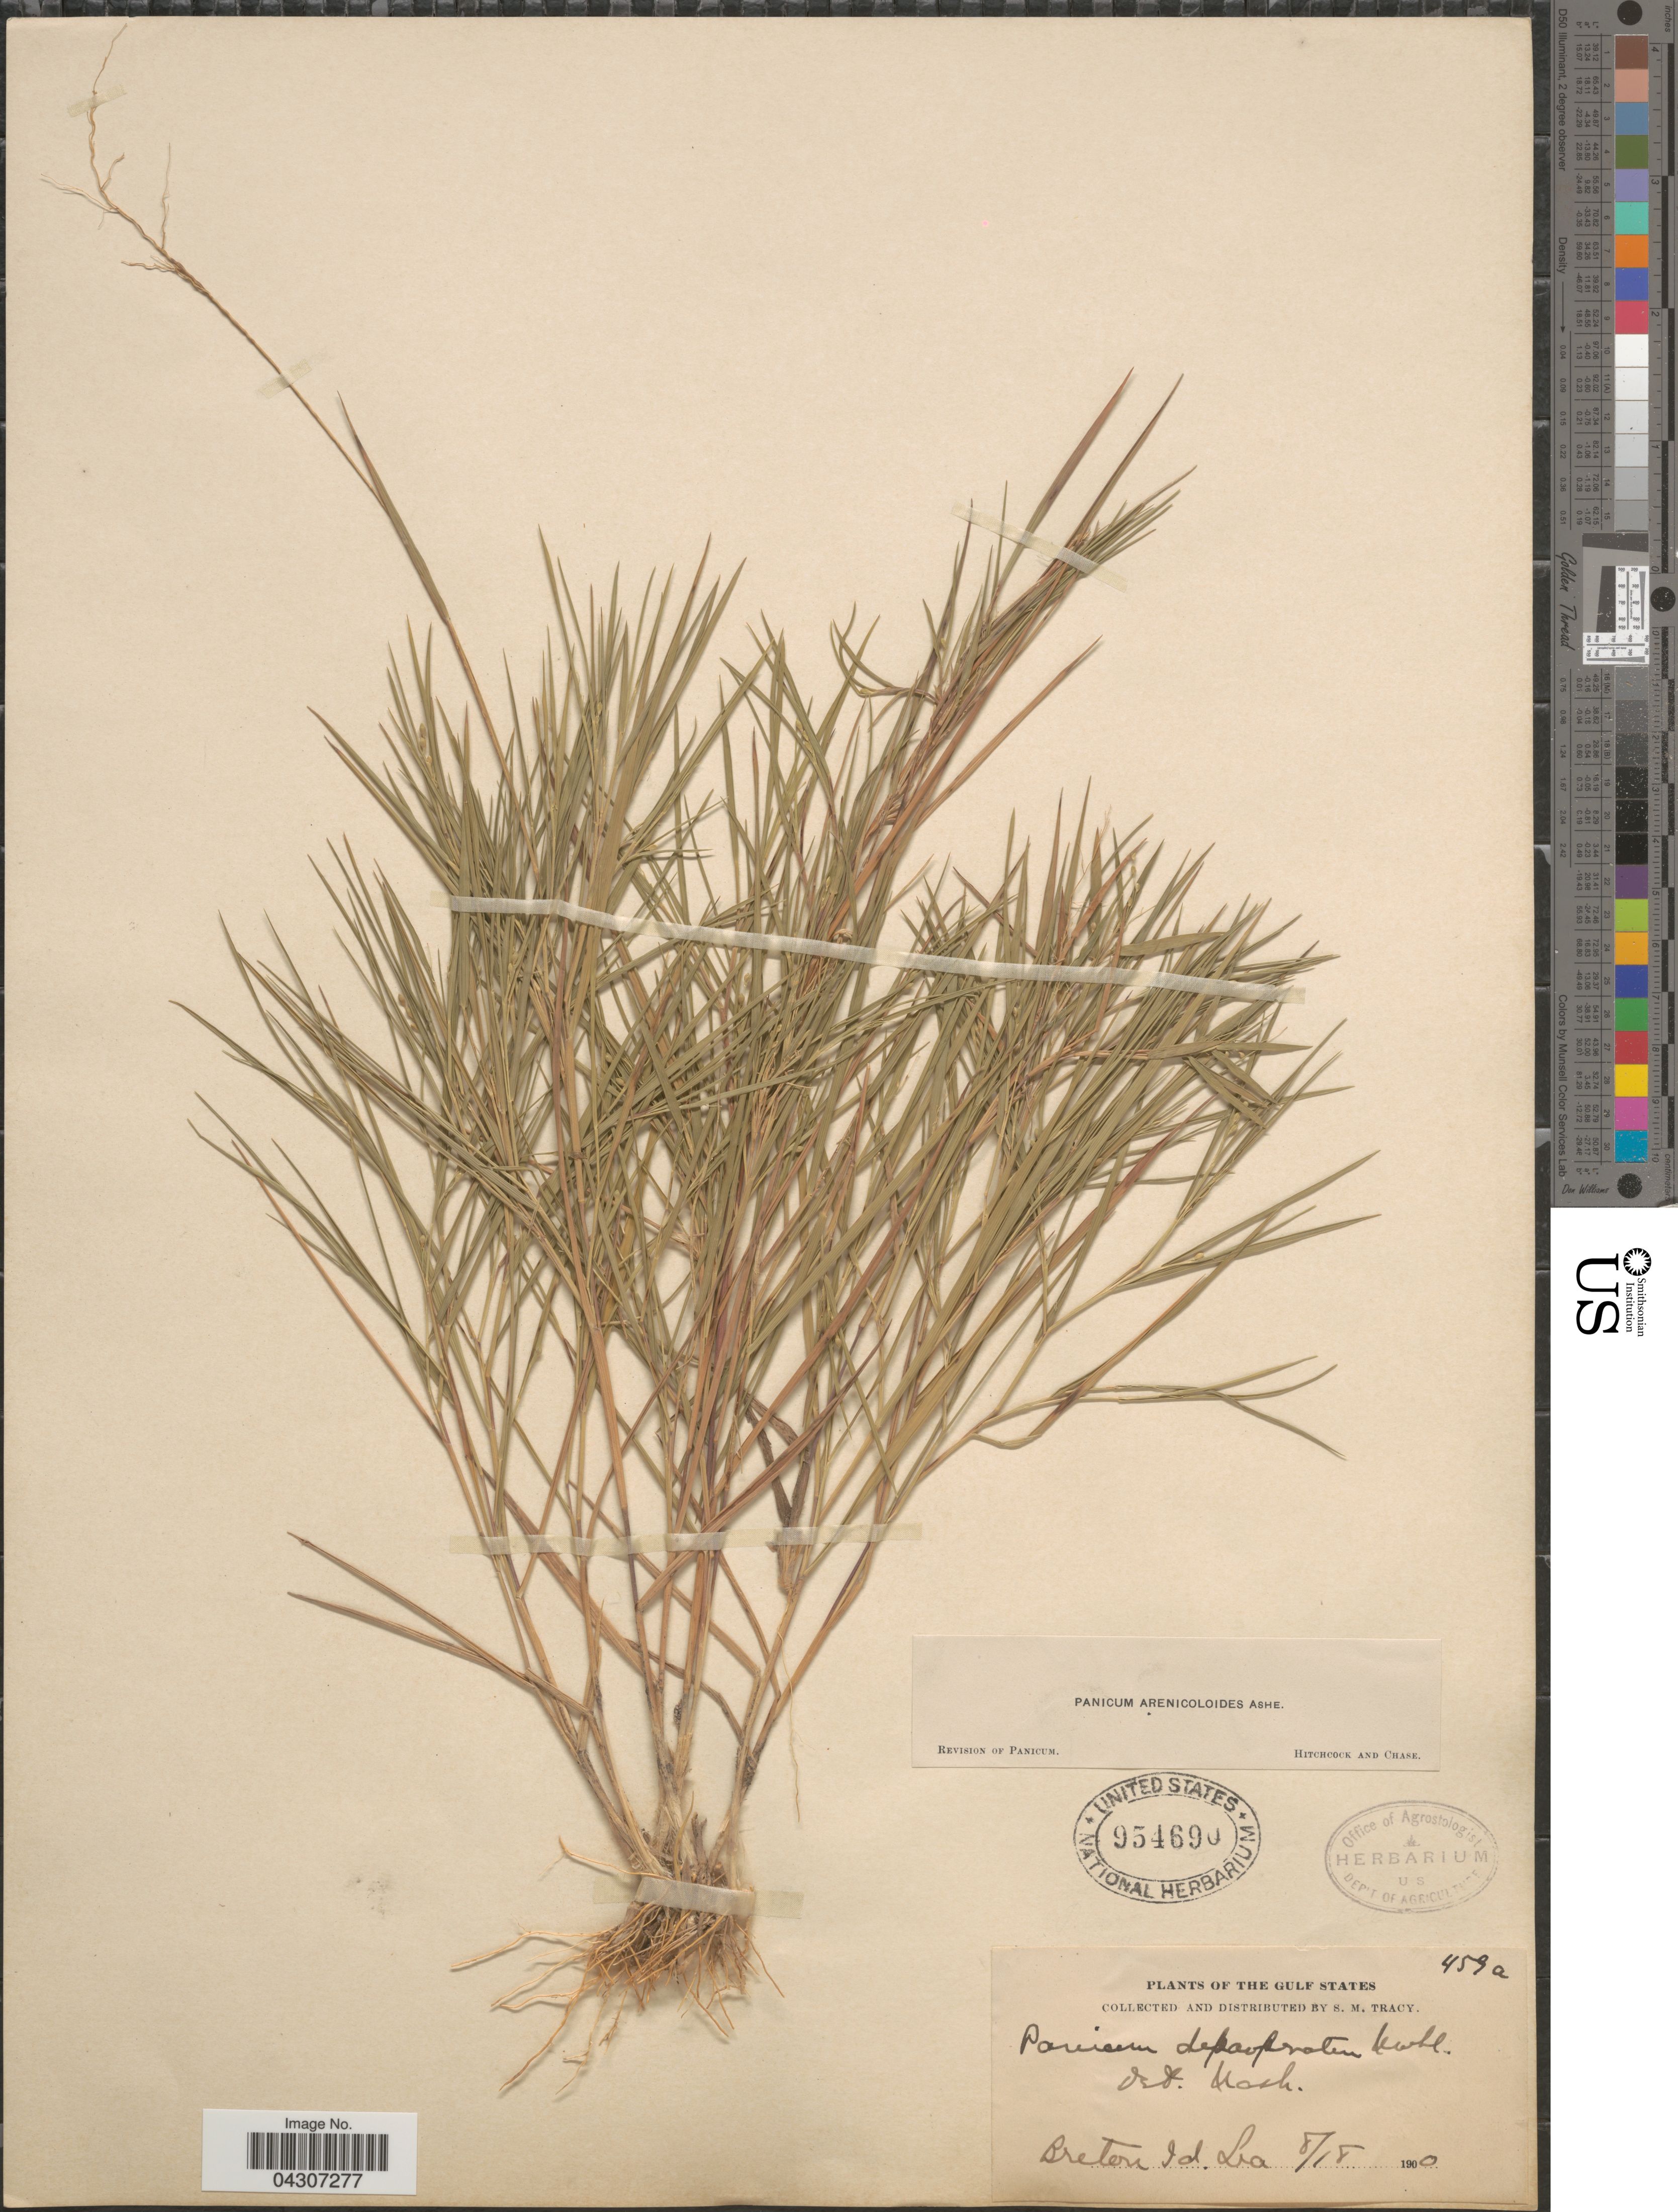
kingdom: Plantae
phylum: Tracheophyta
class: Liliopsida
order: Poales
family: Poaceae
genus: Dichanthelium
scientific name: Dichanthelium aciculare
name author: (Desv. ex Poir.) Gould & C.A. Clark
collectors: S. M. Tracy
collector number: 459a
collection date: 1900-08-18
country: United States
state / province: Louisiana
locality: Gulf States. Breton Id.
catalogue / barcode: US 954690